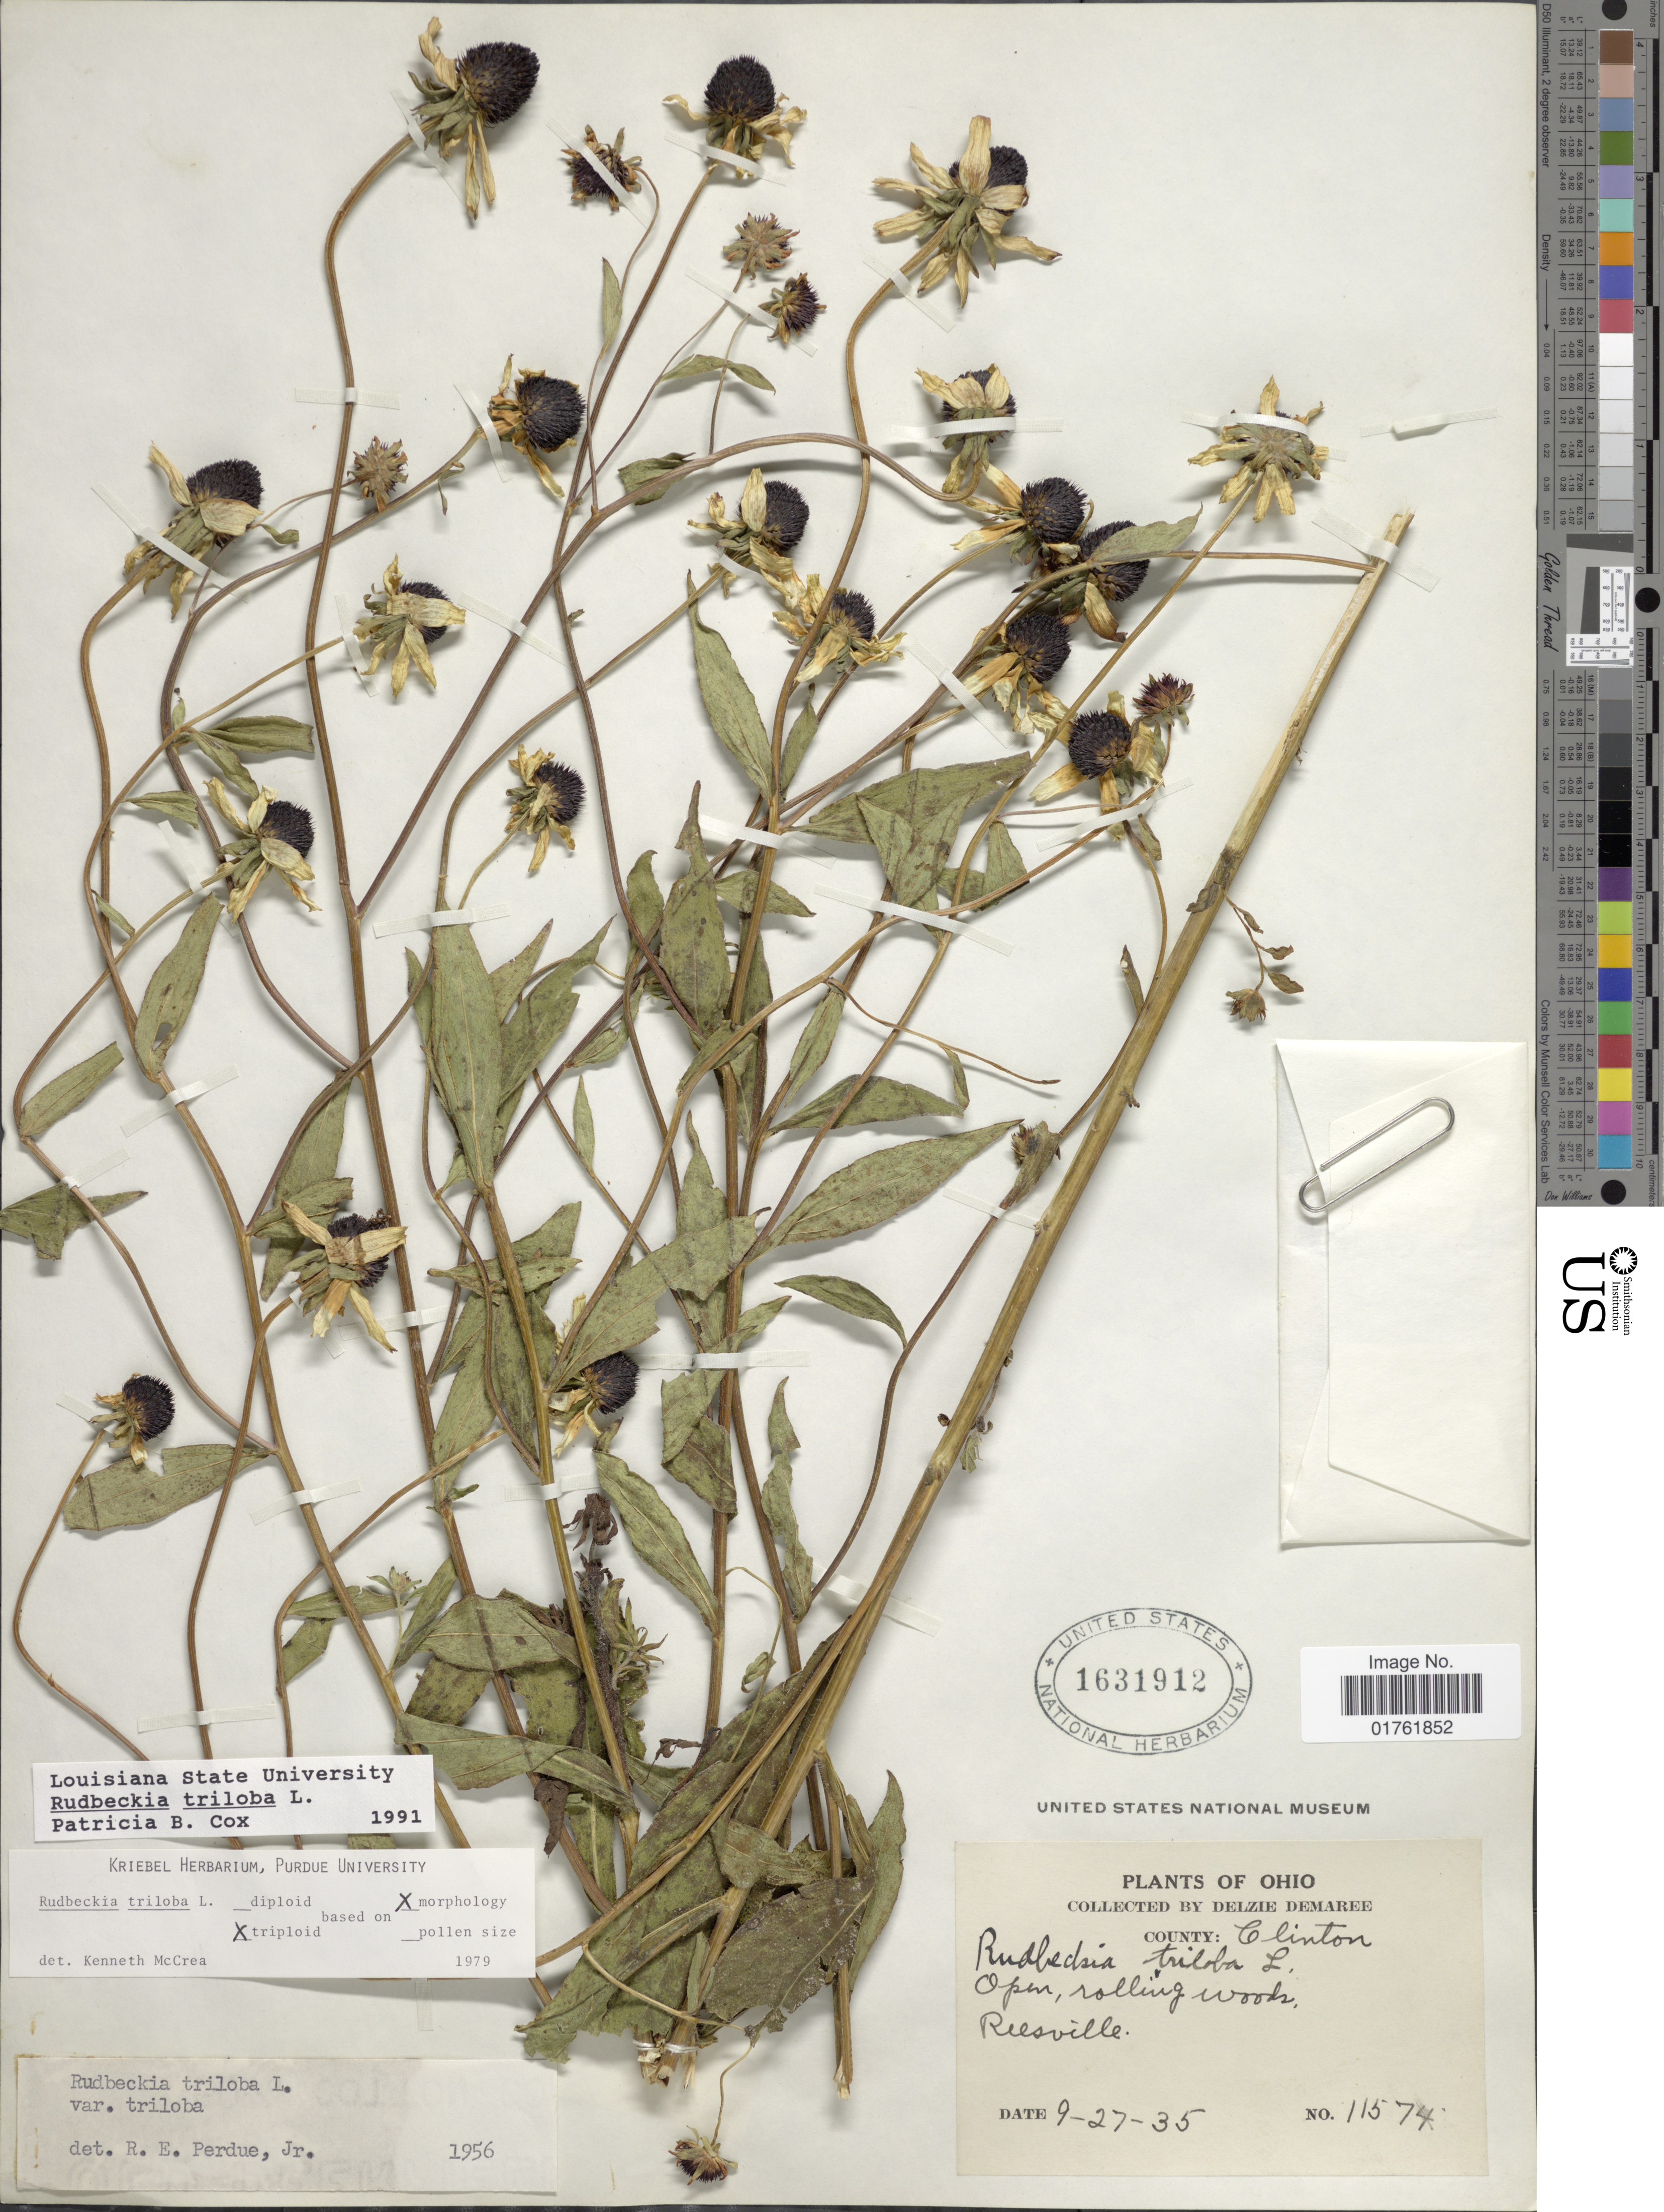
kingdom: Plantae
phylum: Tracheophyta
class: Magnoliopsida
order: Asterales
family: Asteraceae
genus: Rudbeckia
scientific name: Rudbeckia triloba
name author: L.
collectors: D. Demaree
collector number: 11574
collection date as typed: Transcribed d/m/y: 27/9/35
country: United States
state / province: Ohio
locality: County: Clinton, Open, rolling woods, Reesville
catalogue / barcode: US 1631912